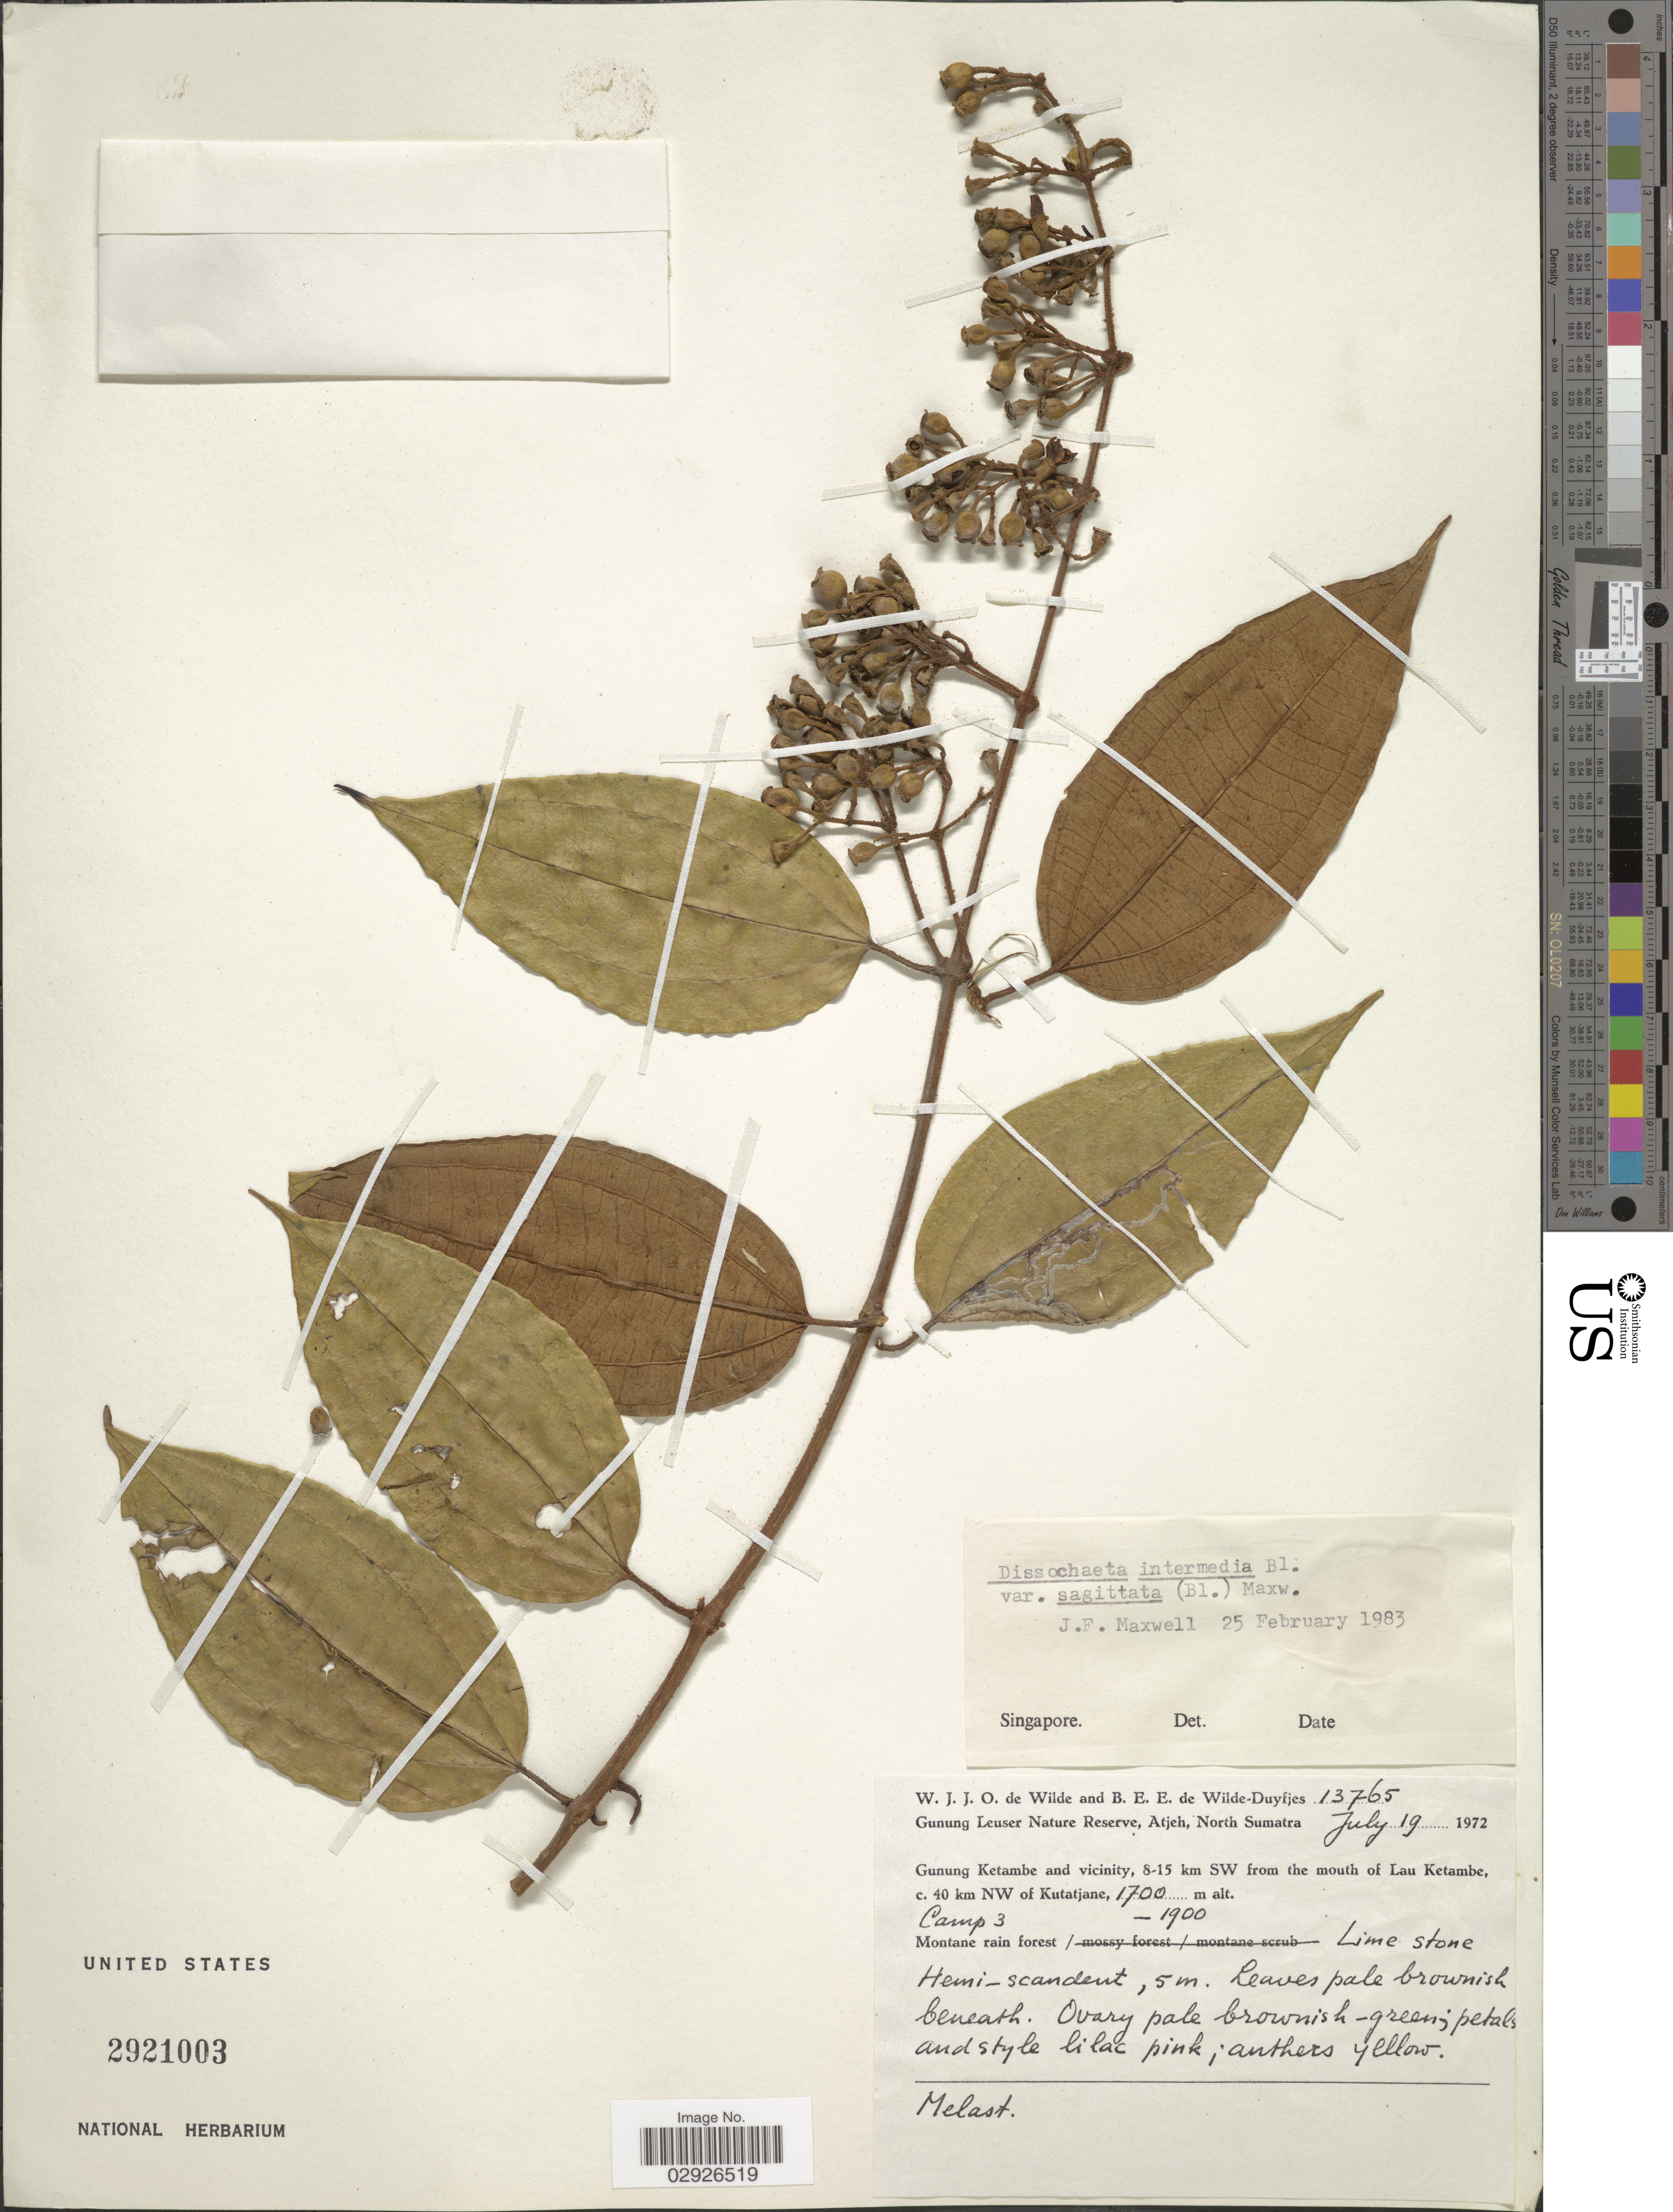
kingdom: Plantae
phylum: Tracheophyta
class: Magnoliopsida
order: Myrtales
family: Melastomataceae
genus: Dissochaeta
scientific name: Dissochaeta intermedia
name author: Blume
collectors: W. J. de Wilde & B. E. de Wilde-Duyfjes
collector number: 13765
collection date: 1972-07-19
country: Indonesia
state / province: Sumatra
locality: Gunung Leuser Nature Reserve, Atjeh, North Sumatra. Gunung Ketambe and vicinity, 8-15 km SW from the mouth of Lau Ketambe, c. 40 km NW of Kutatjane. Camp 3.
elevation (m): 1700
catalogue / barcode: US 2921003